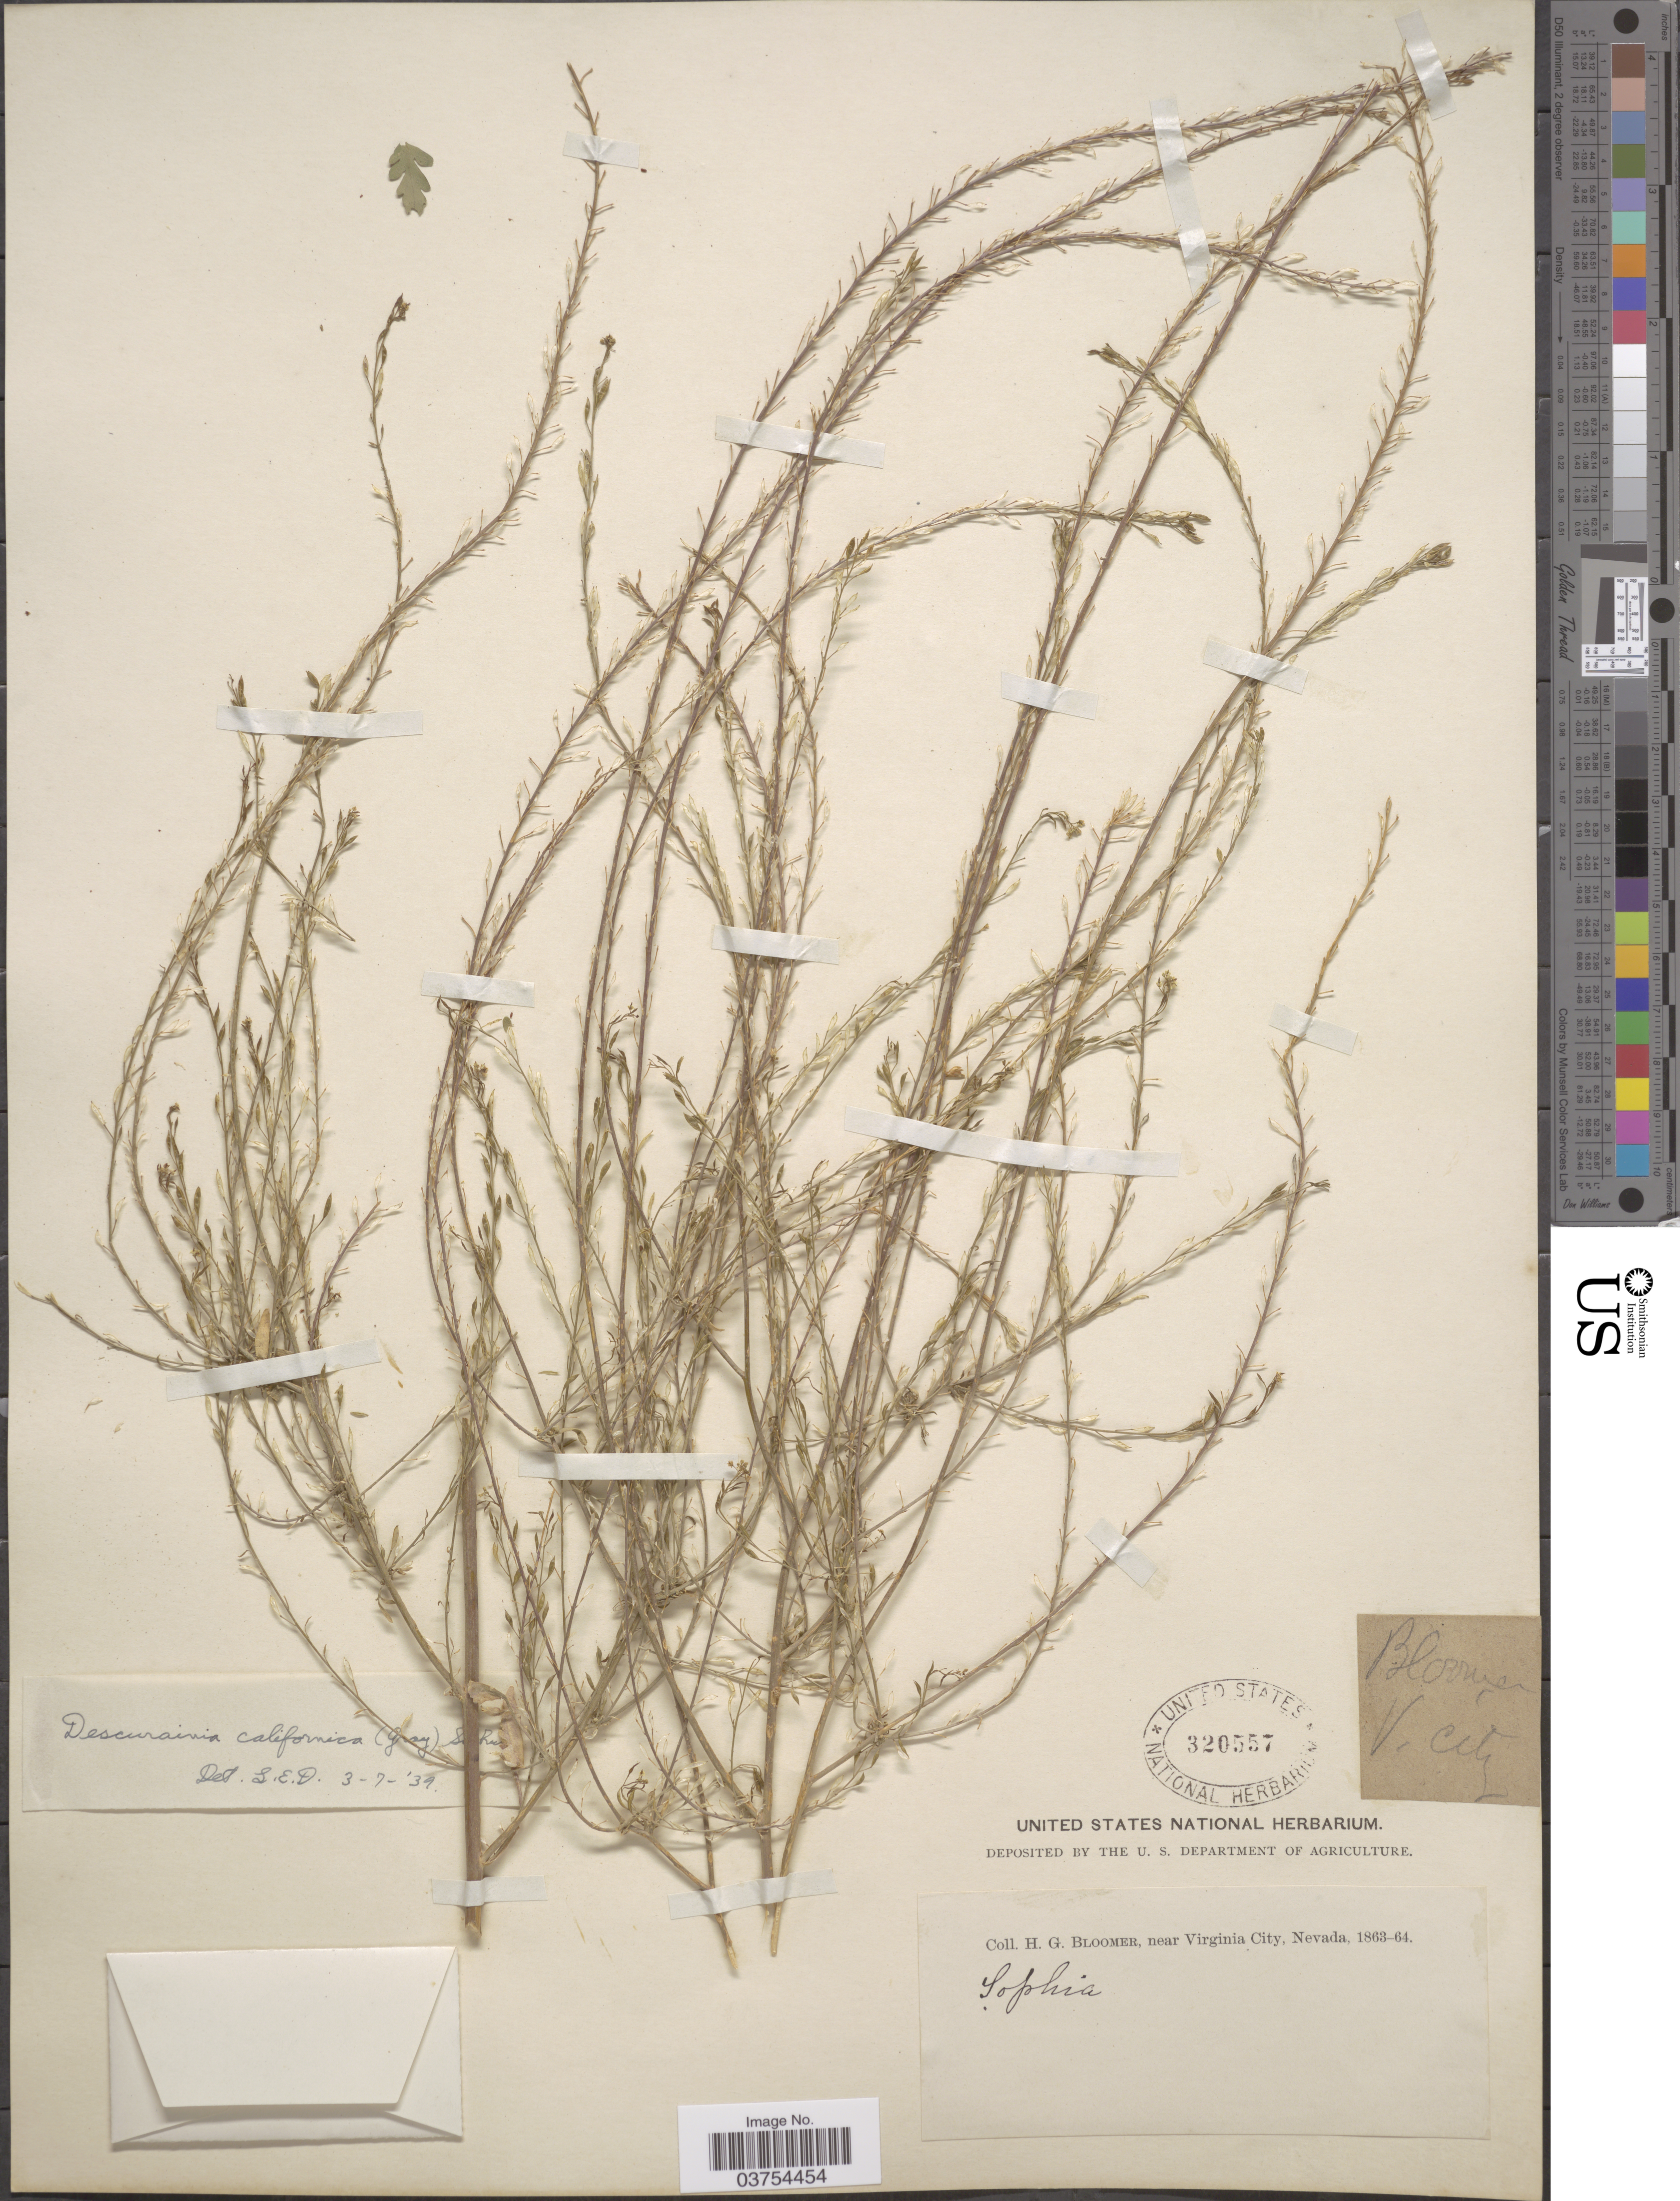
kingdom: Plantae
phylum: Tracheophyta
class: Magnoliopsida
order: Brassicales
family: Brassicaceae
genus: Descurainia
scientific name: Descurainia californica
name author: (A. Gray) O.E. Schulz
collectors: H. Bloomer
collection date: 1863/1864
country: United States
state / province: Nevada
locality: Near Viginia City.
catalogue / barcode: US 320557